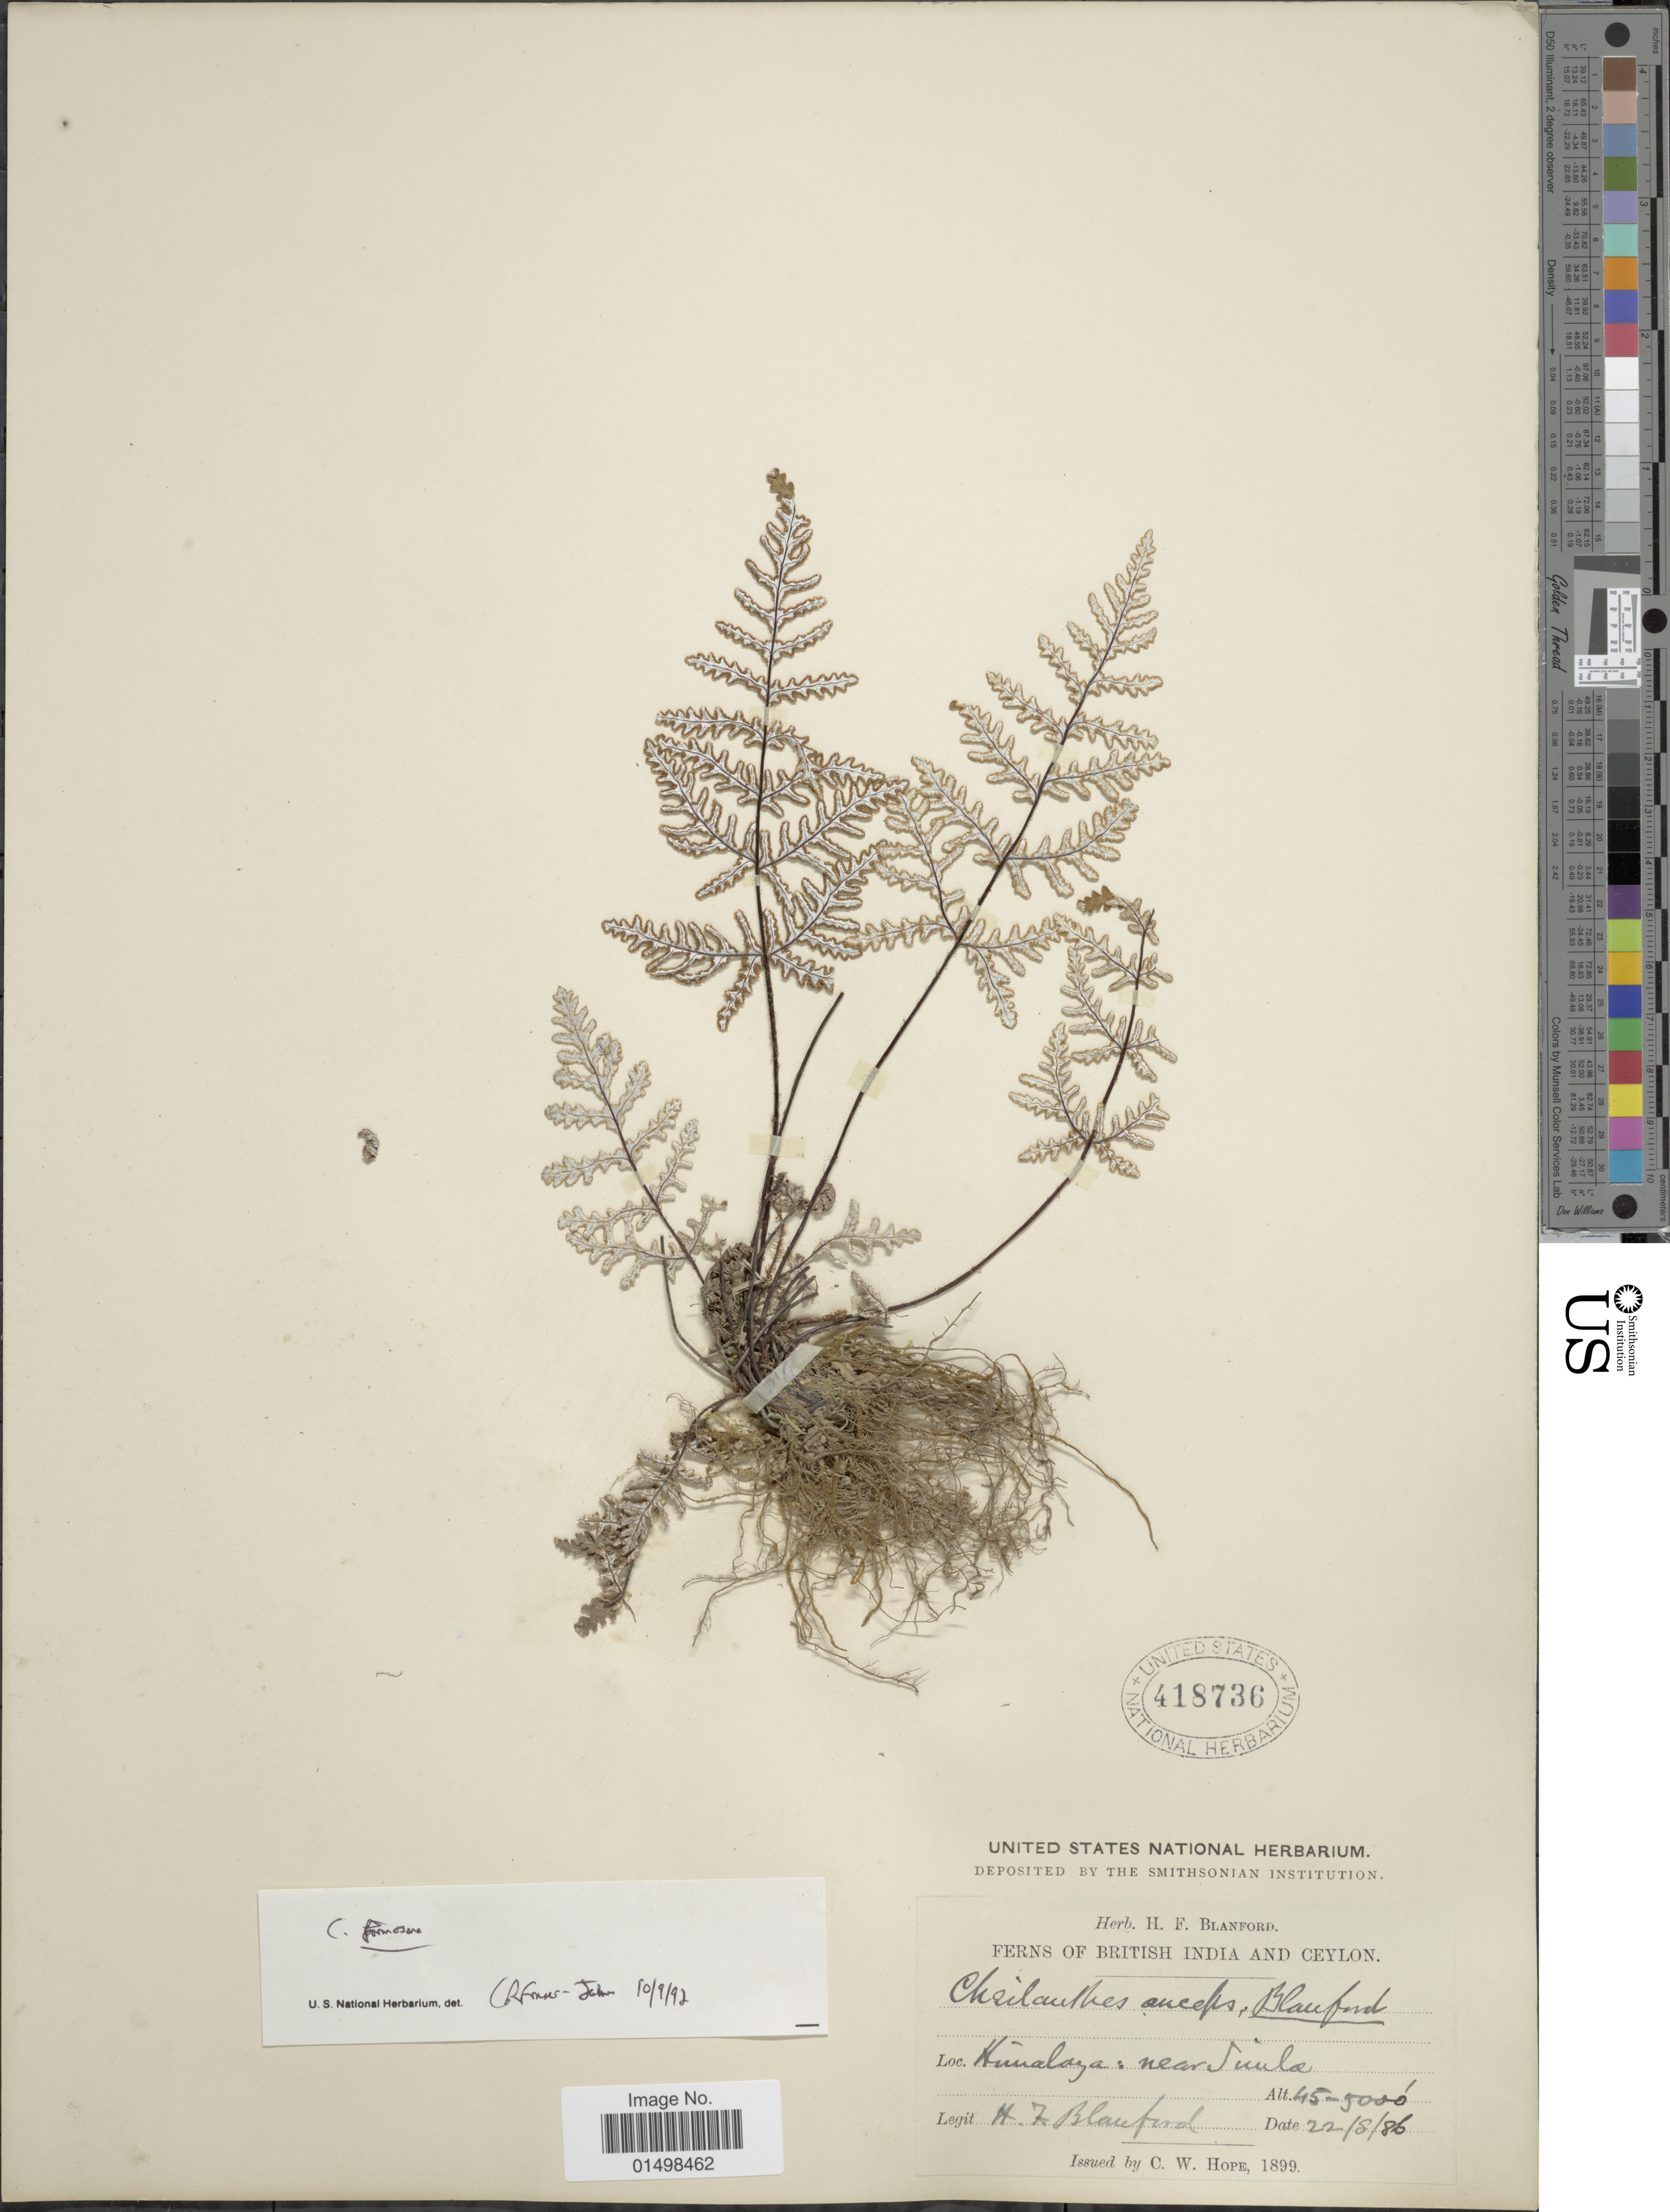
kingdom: Plantae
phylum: Tracheophyta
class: Polypodiopsida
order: Polypodiales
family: Pteridaceae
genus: Aleuritopteris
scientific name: Aleuritopteris anceps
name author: (Blanf.) Panigrahi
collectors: H. Blanford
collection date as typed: Transcribed d/m/y: 22/8/86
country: India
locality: Ferns of British India and Ceylon. Loc. Himalaya, near Shimla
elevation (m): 1372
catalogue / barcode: US 418736